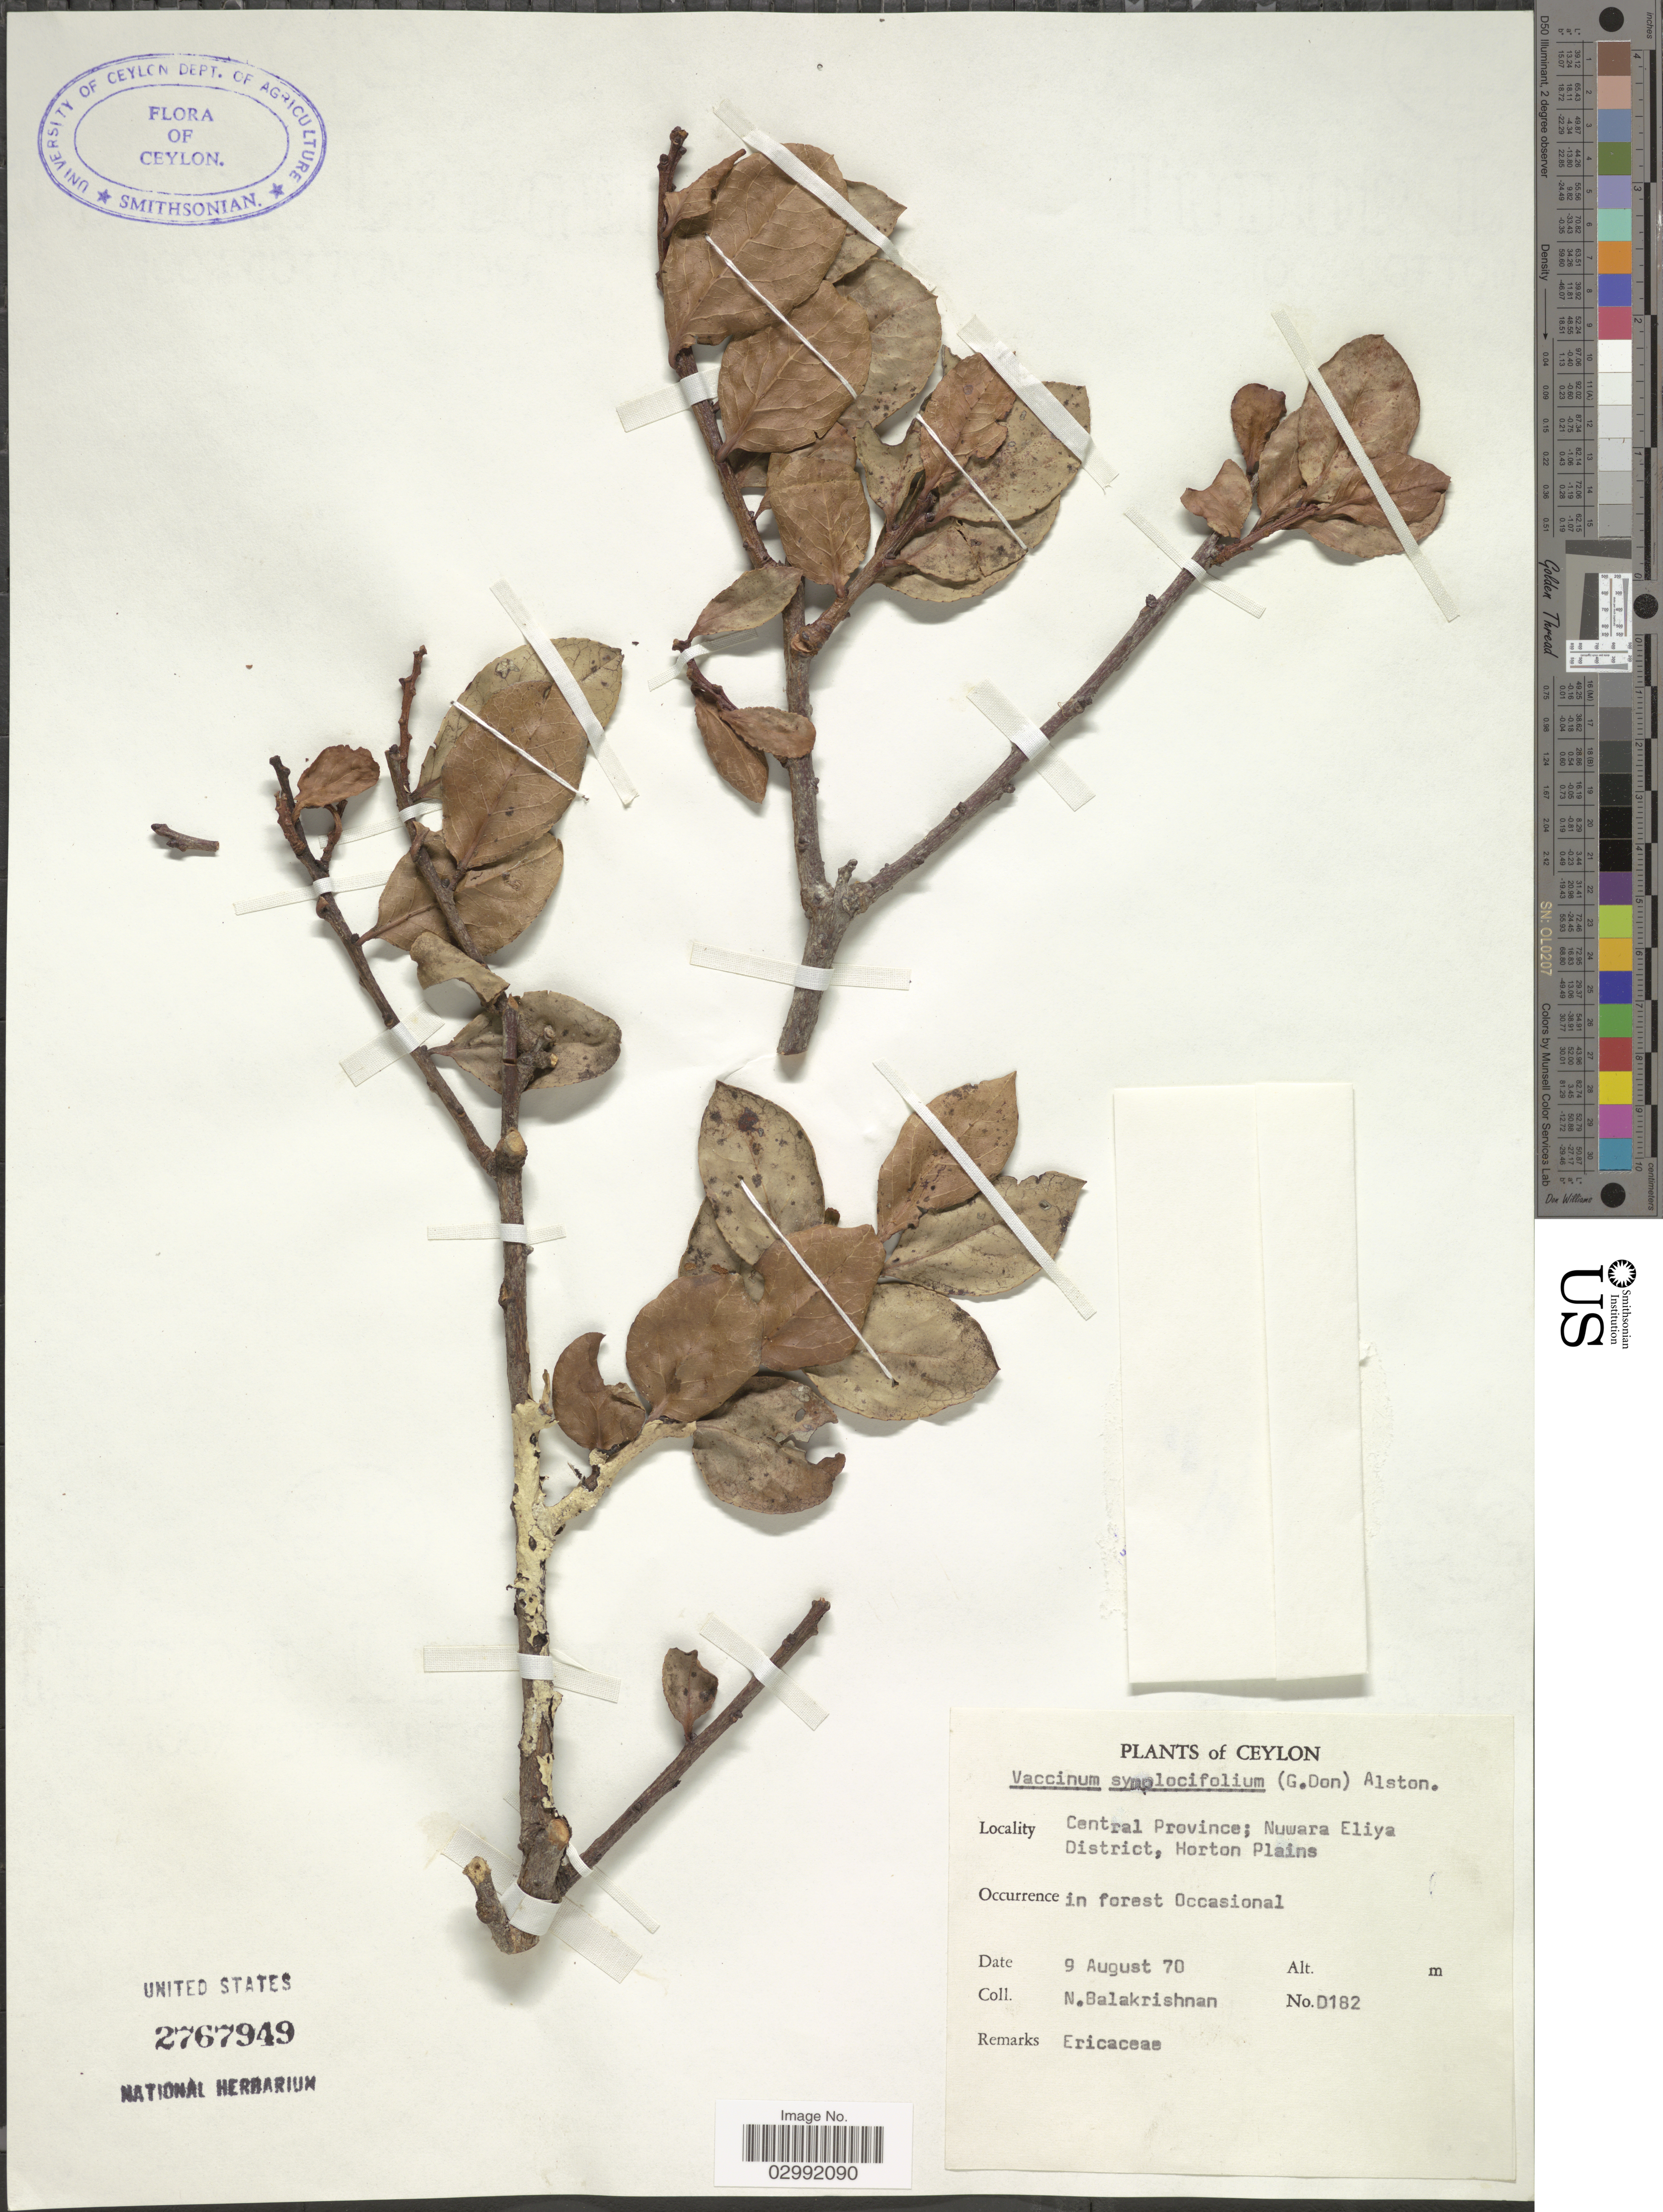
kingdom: Plantae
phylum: Tracheophyta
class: Magnoliopsida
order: Ericales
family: Ericaceae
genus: Vaccinium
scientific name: Vaccinium leschenaultii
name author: Wight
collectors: N. Balakrishnan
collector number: D182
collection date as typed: Transcribed d/m/y: 9/8/70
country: Sri Lanka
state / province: Central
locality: Ceylon, Central Province; Nuwara Eliya District, Horton Plains.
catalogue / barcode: US 2767949